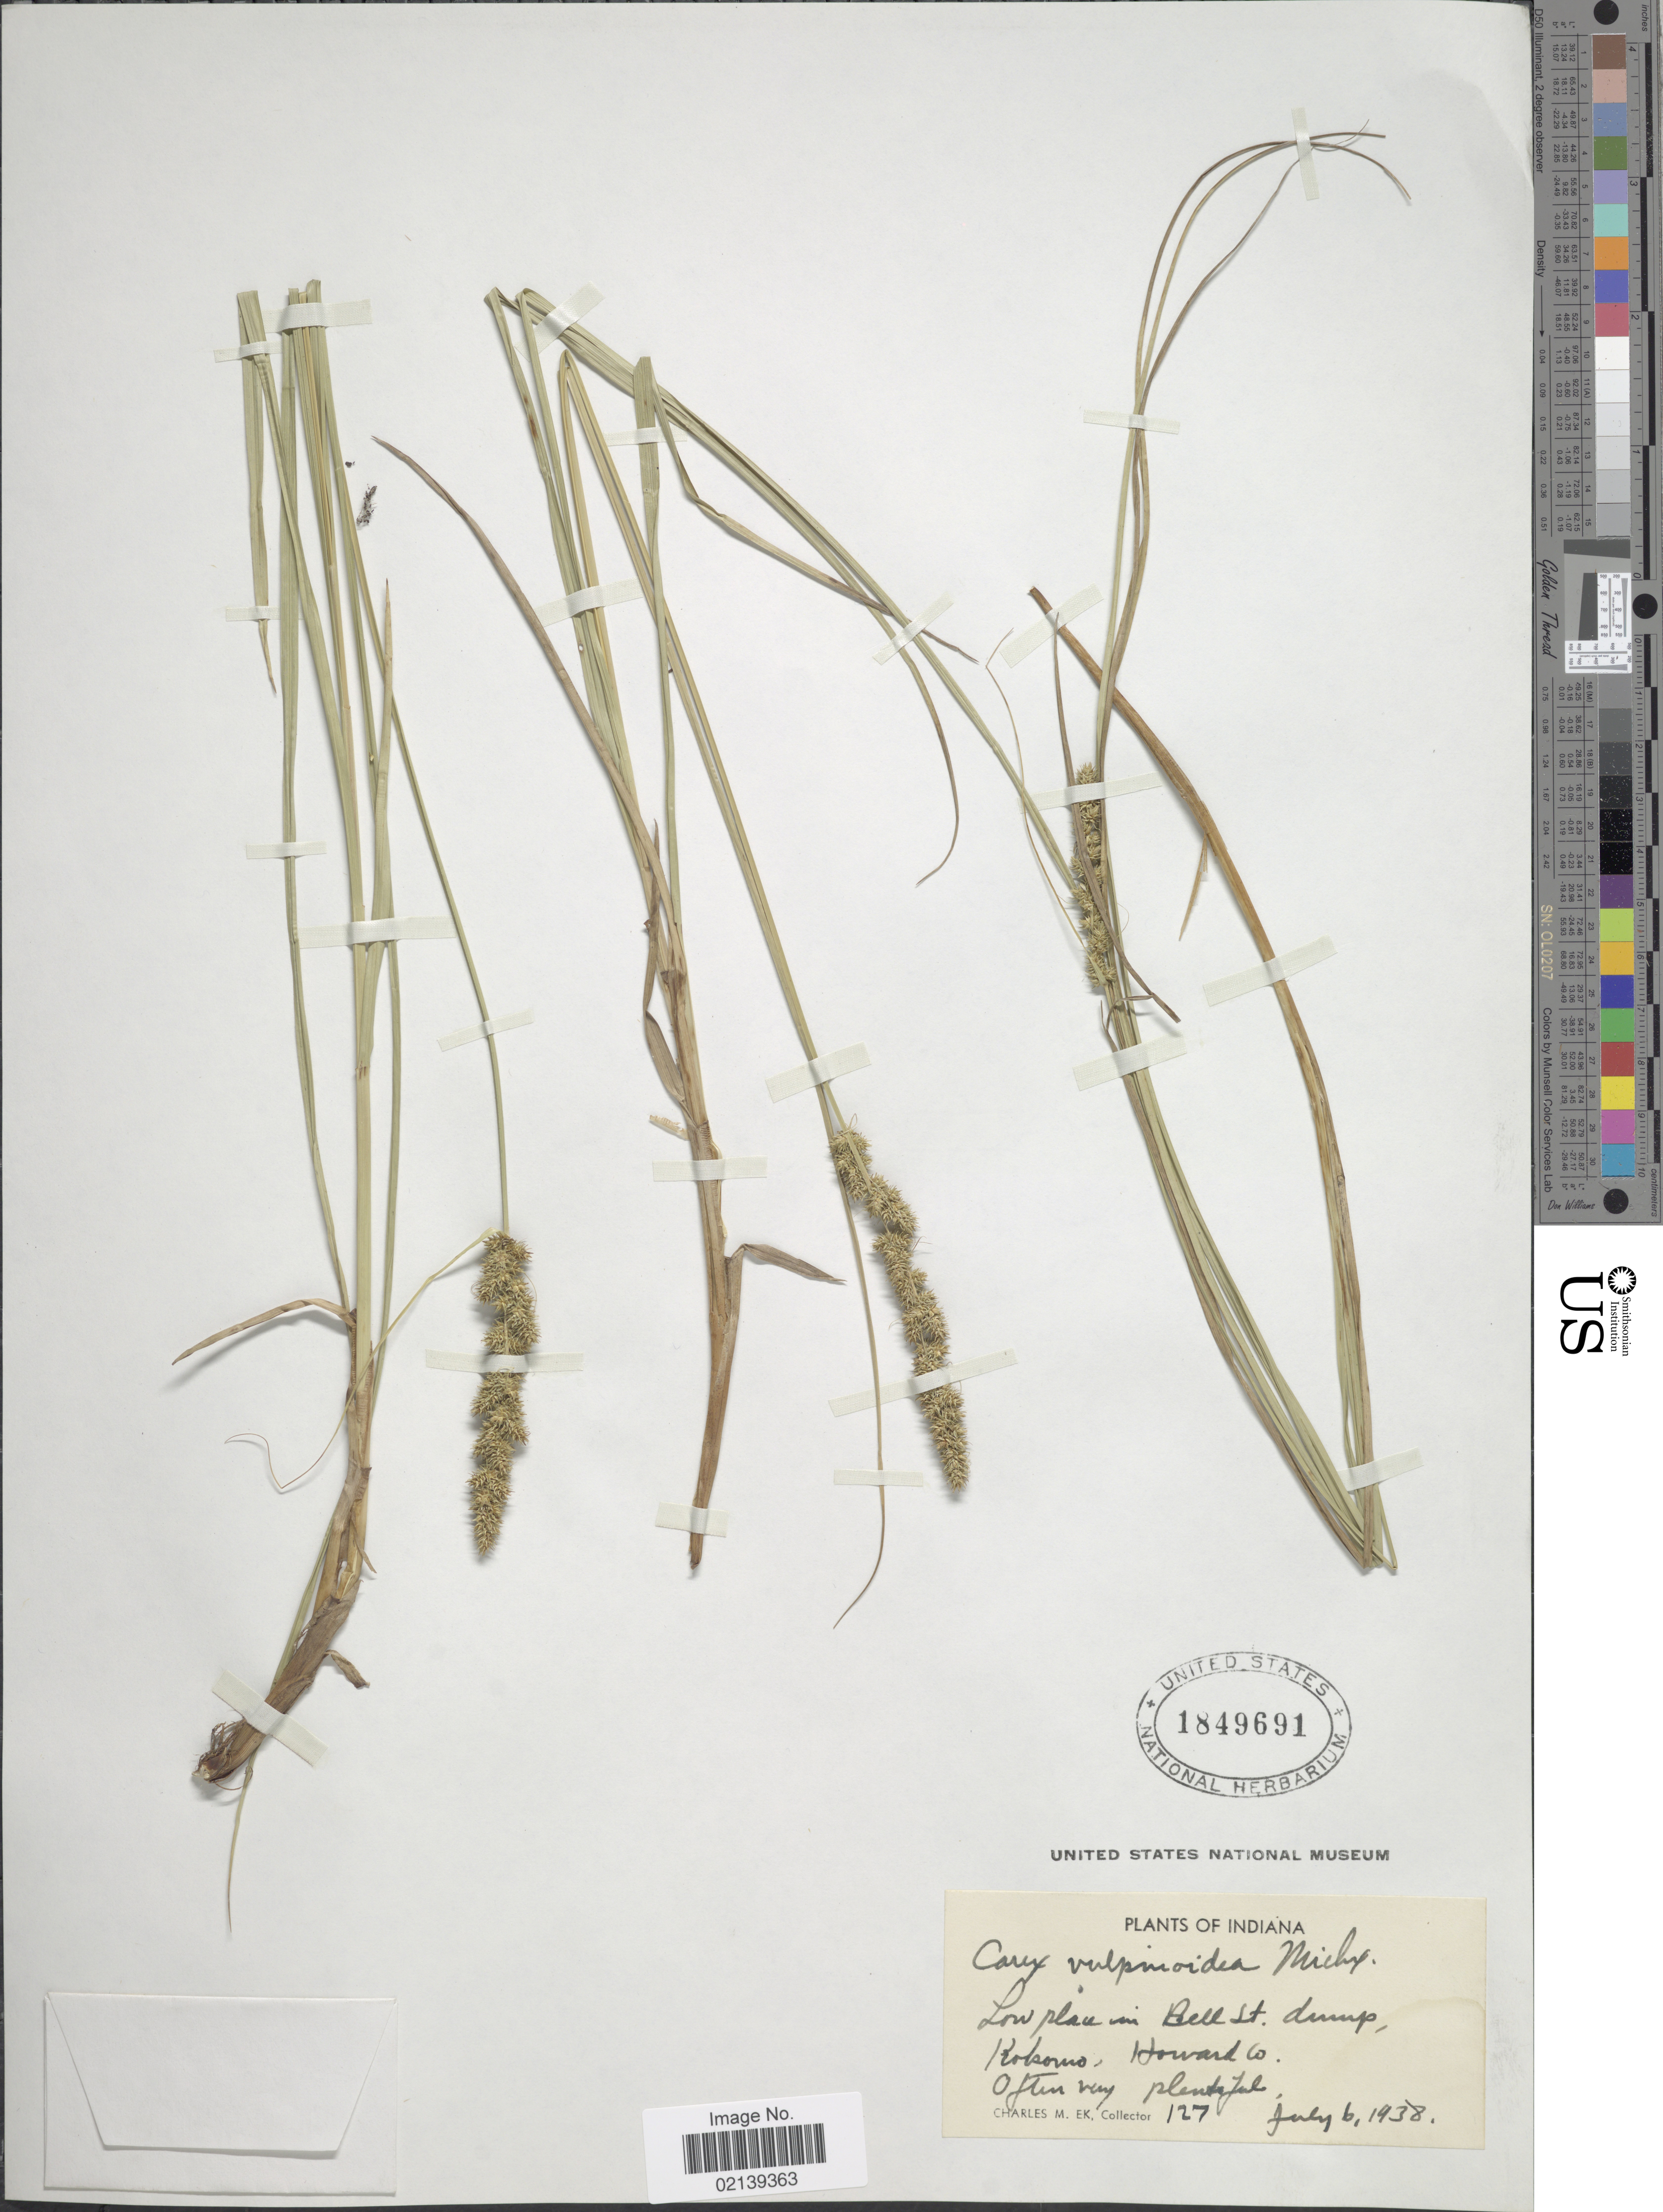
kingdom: Plantae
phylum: Tracheophyta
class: Liliopsida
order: Poales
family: Cyperaceae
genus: Carex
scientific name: Carex vulpinoidea Michx.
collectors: C. Ek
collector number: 127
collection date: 1938-07-06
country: United States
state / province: Indiana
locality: Low place in Bell St., dump, Kokorno, Howard Co.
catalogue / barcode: US 1849691